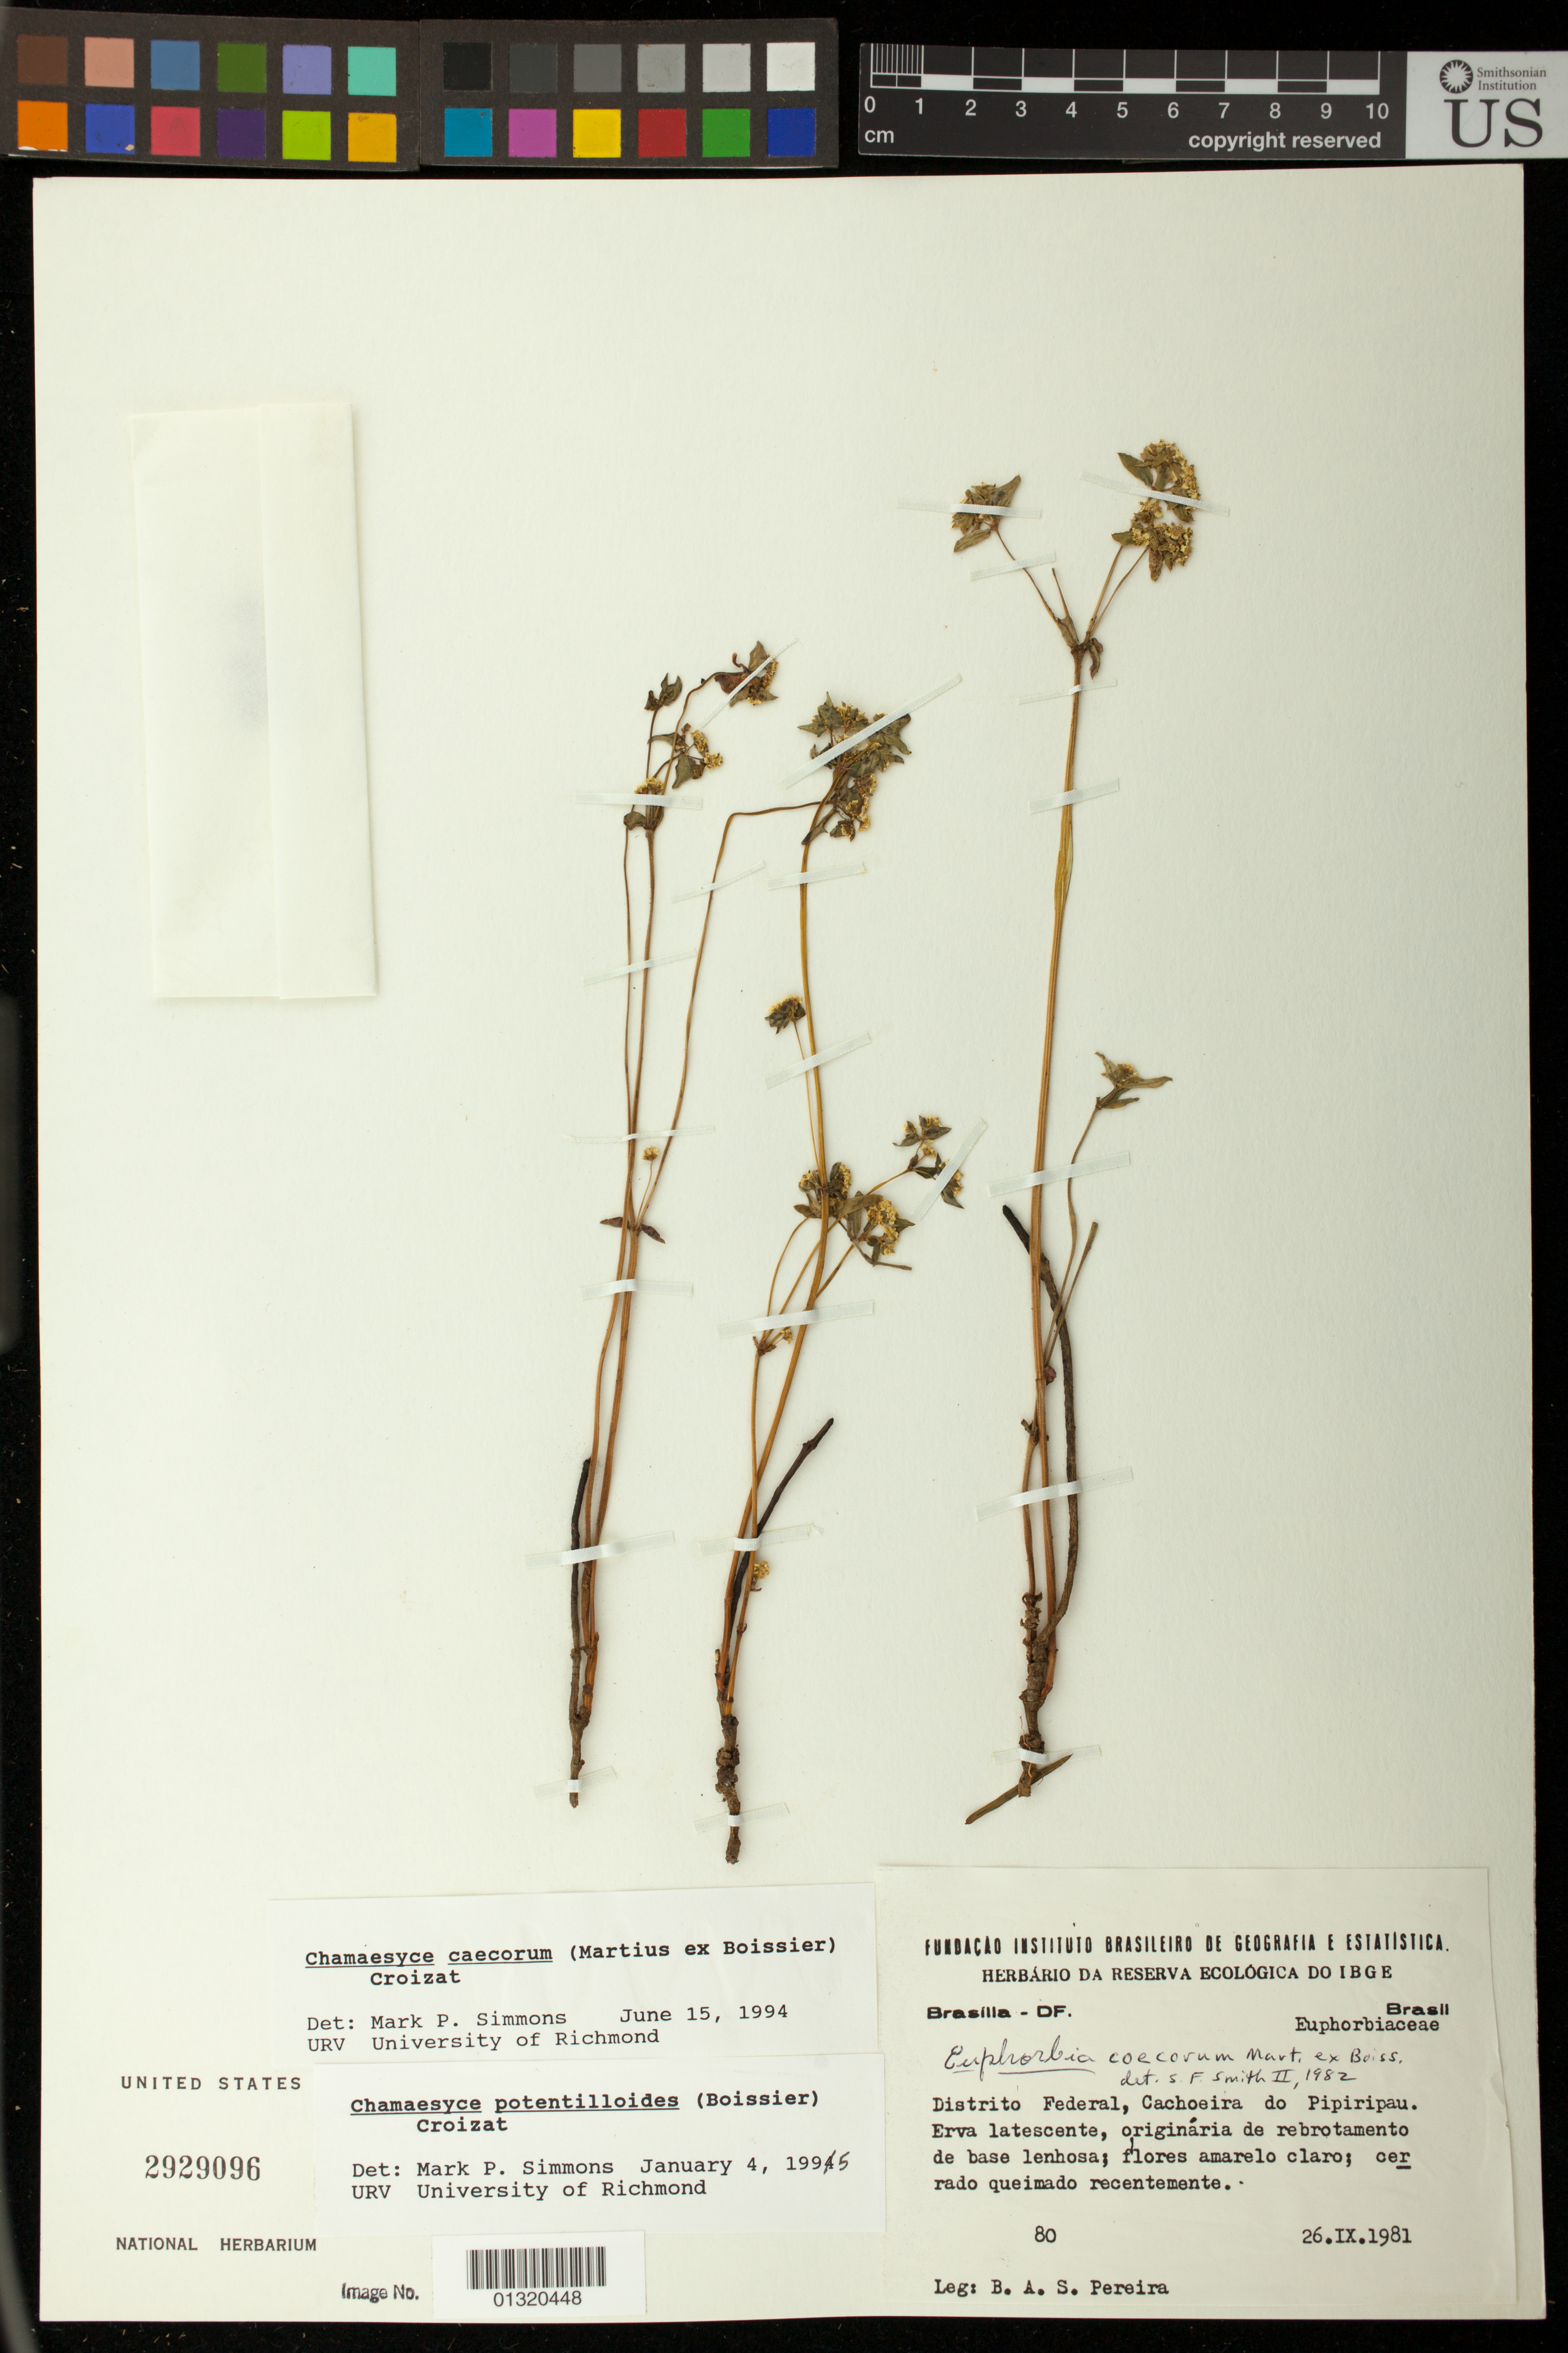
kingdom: Plantae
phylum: Tracheophyta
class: Magnoliopsida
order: Malpighiales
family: Euphorbiaceae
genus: Euphorbia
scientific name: Euphorbia potentilloides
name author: Boiss.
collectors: B. A. S. Pereira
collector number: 80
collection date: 1981-09-26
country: Brazil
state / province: Distrito Federal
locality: Cachoeira do Pipiripau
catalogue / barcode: US 2929096